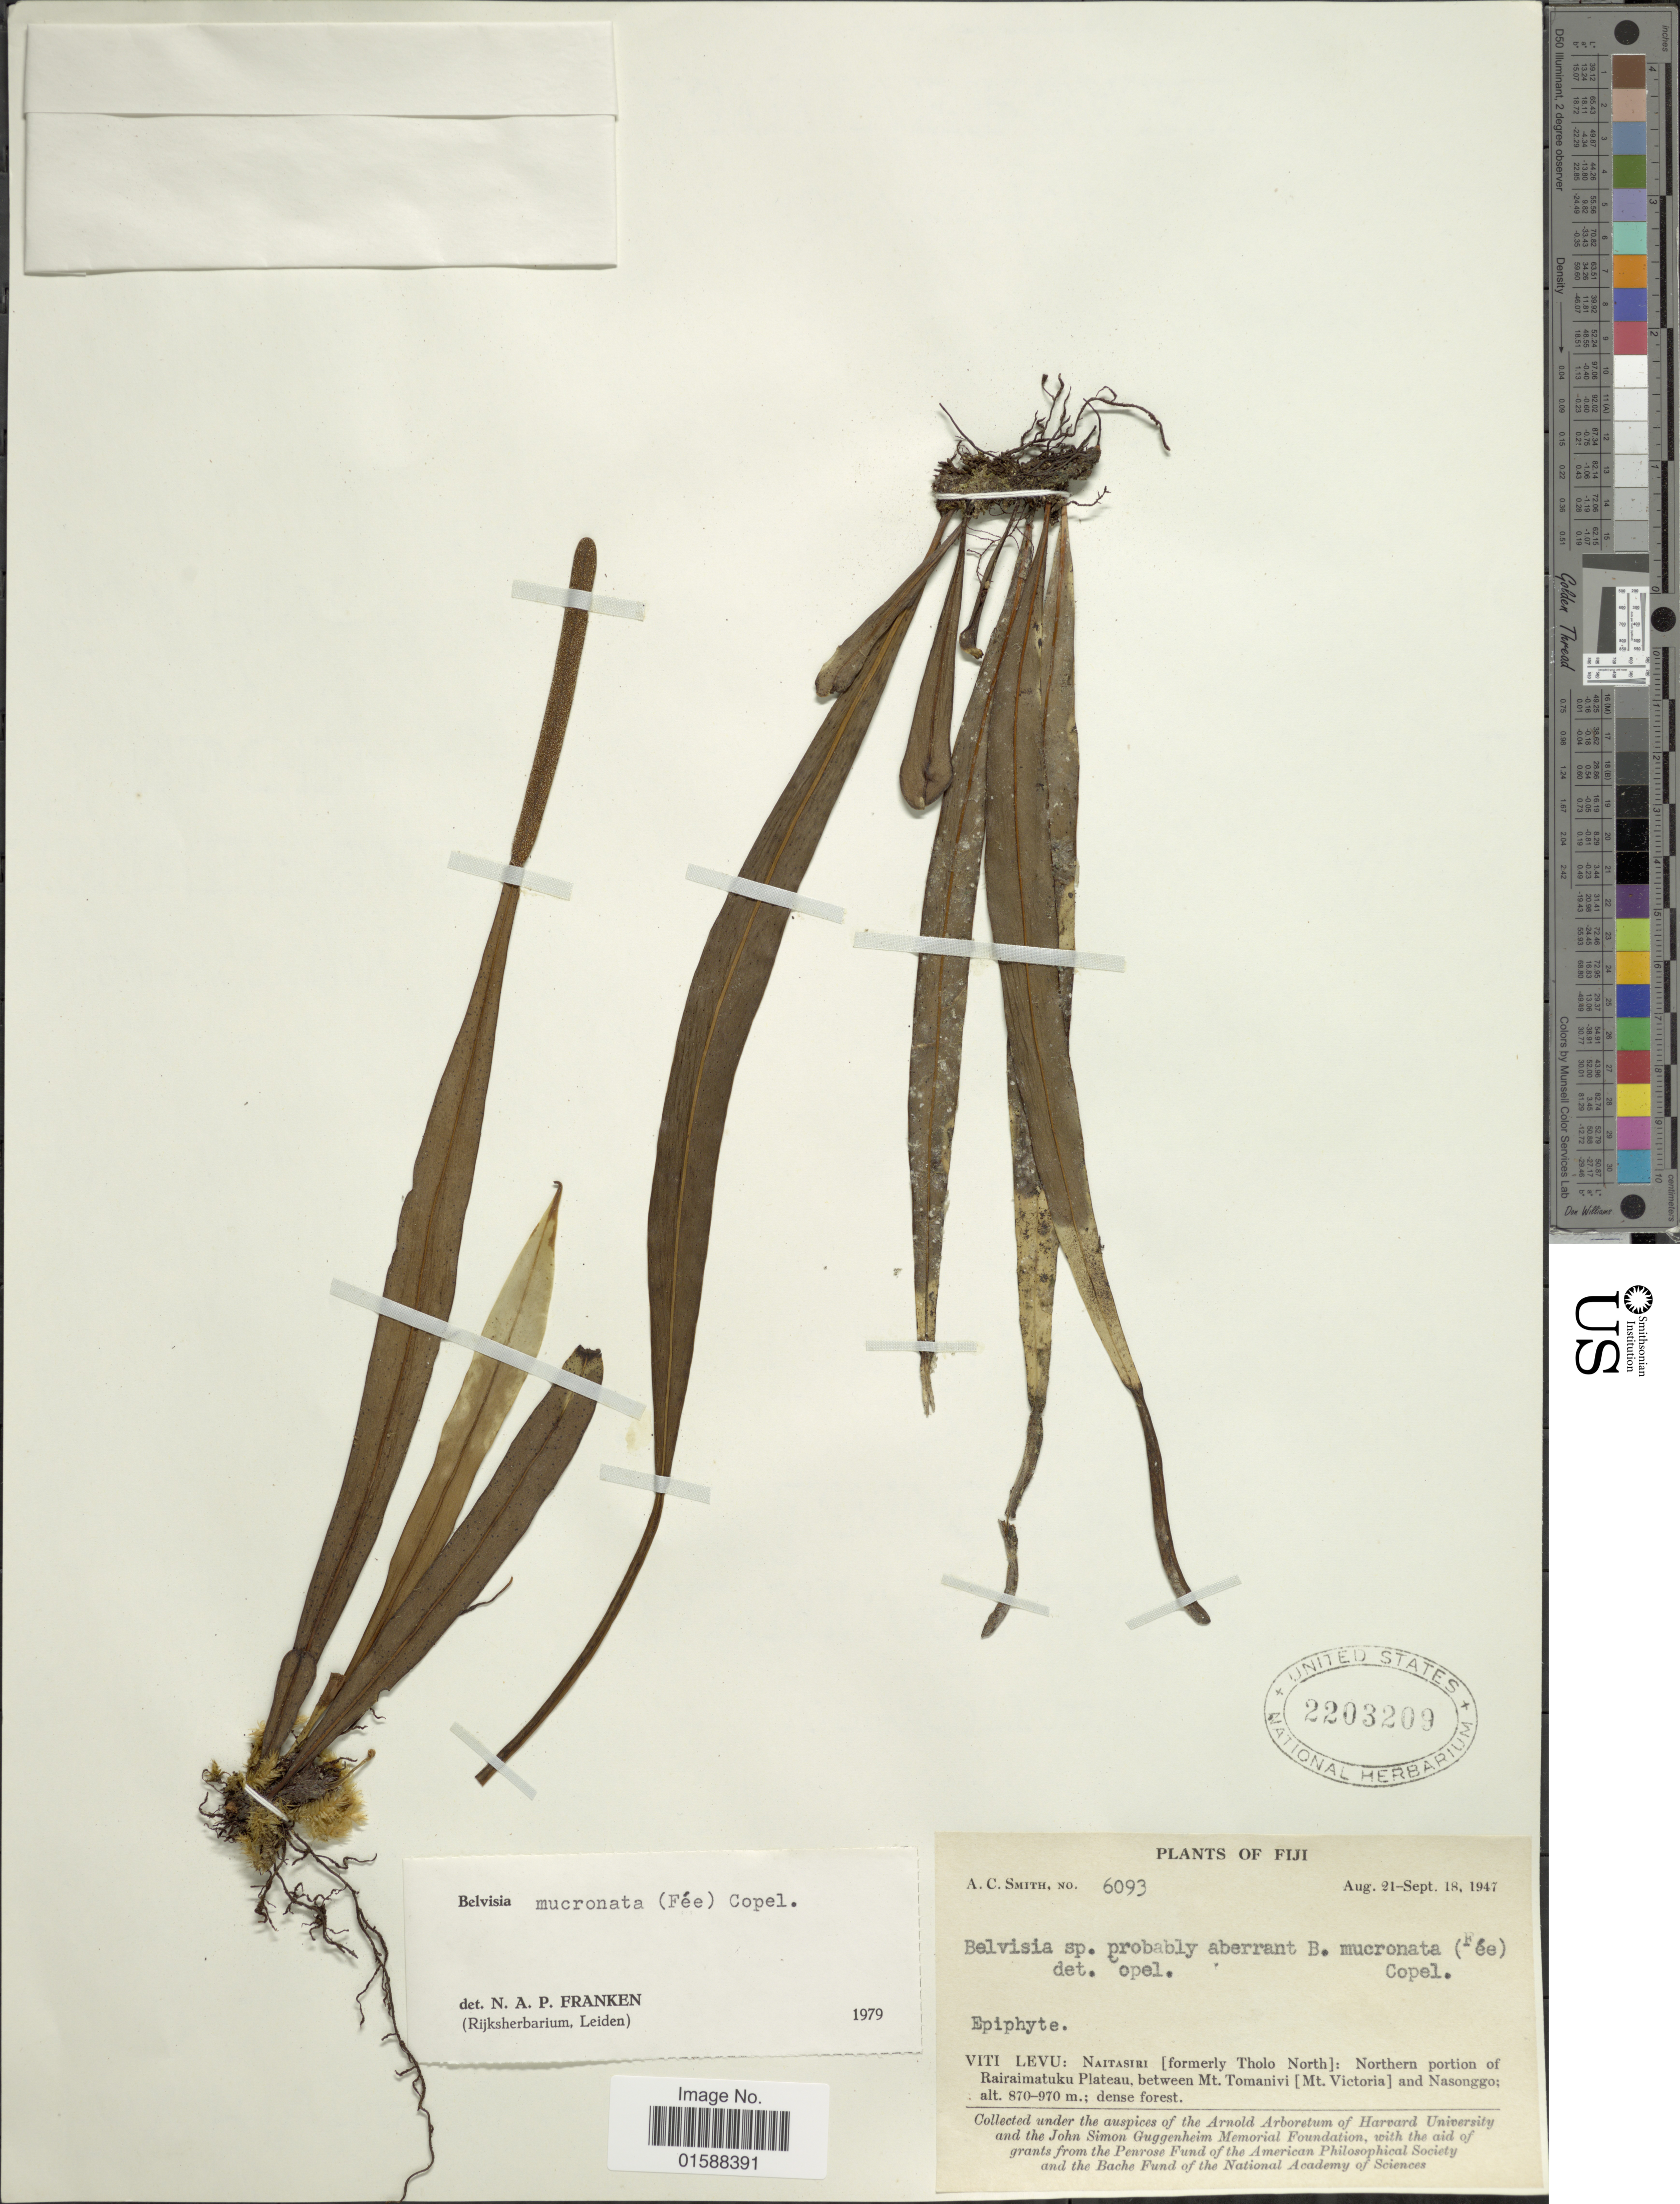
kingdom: Plantae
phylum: Tracheophyta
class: Polypodiopsida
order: Polypodiales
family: Polypodiaceae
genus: Lepisorus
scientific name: Lepisorus mucronatus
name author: (Fée) Li S. Wang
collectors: A. C. Smith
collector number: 6093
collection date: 1947-08-21/1947-09-18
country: Fiji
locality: Viti Levu: Naitasiri [formerly Tholo North]: Northern portion of Rairaimatuku Plateau, between Mt. Tomanivi [Mt. Victoria] and Nasonggo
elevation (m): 870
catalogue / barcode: US 2203209